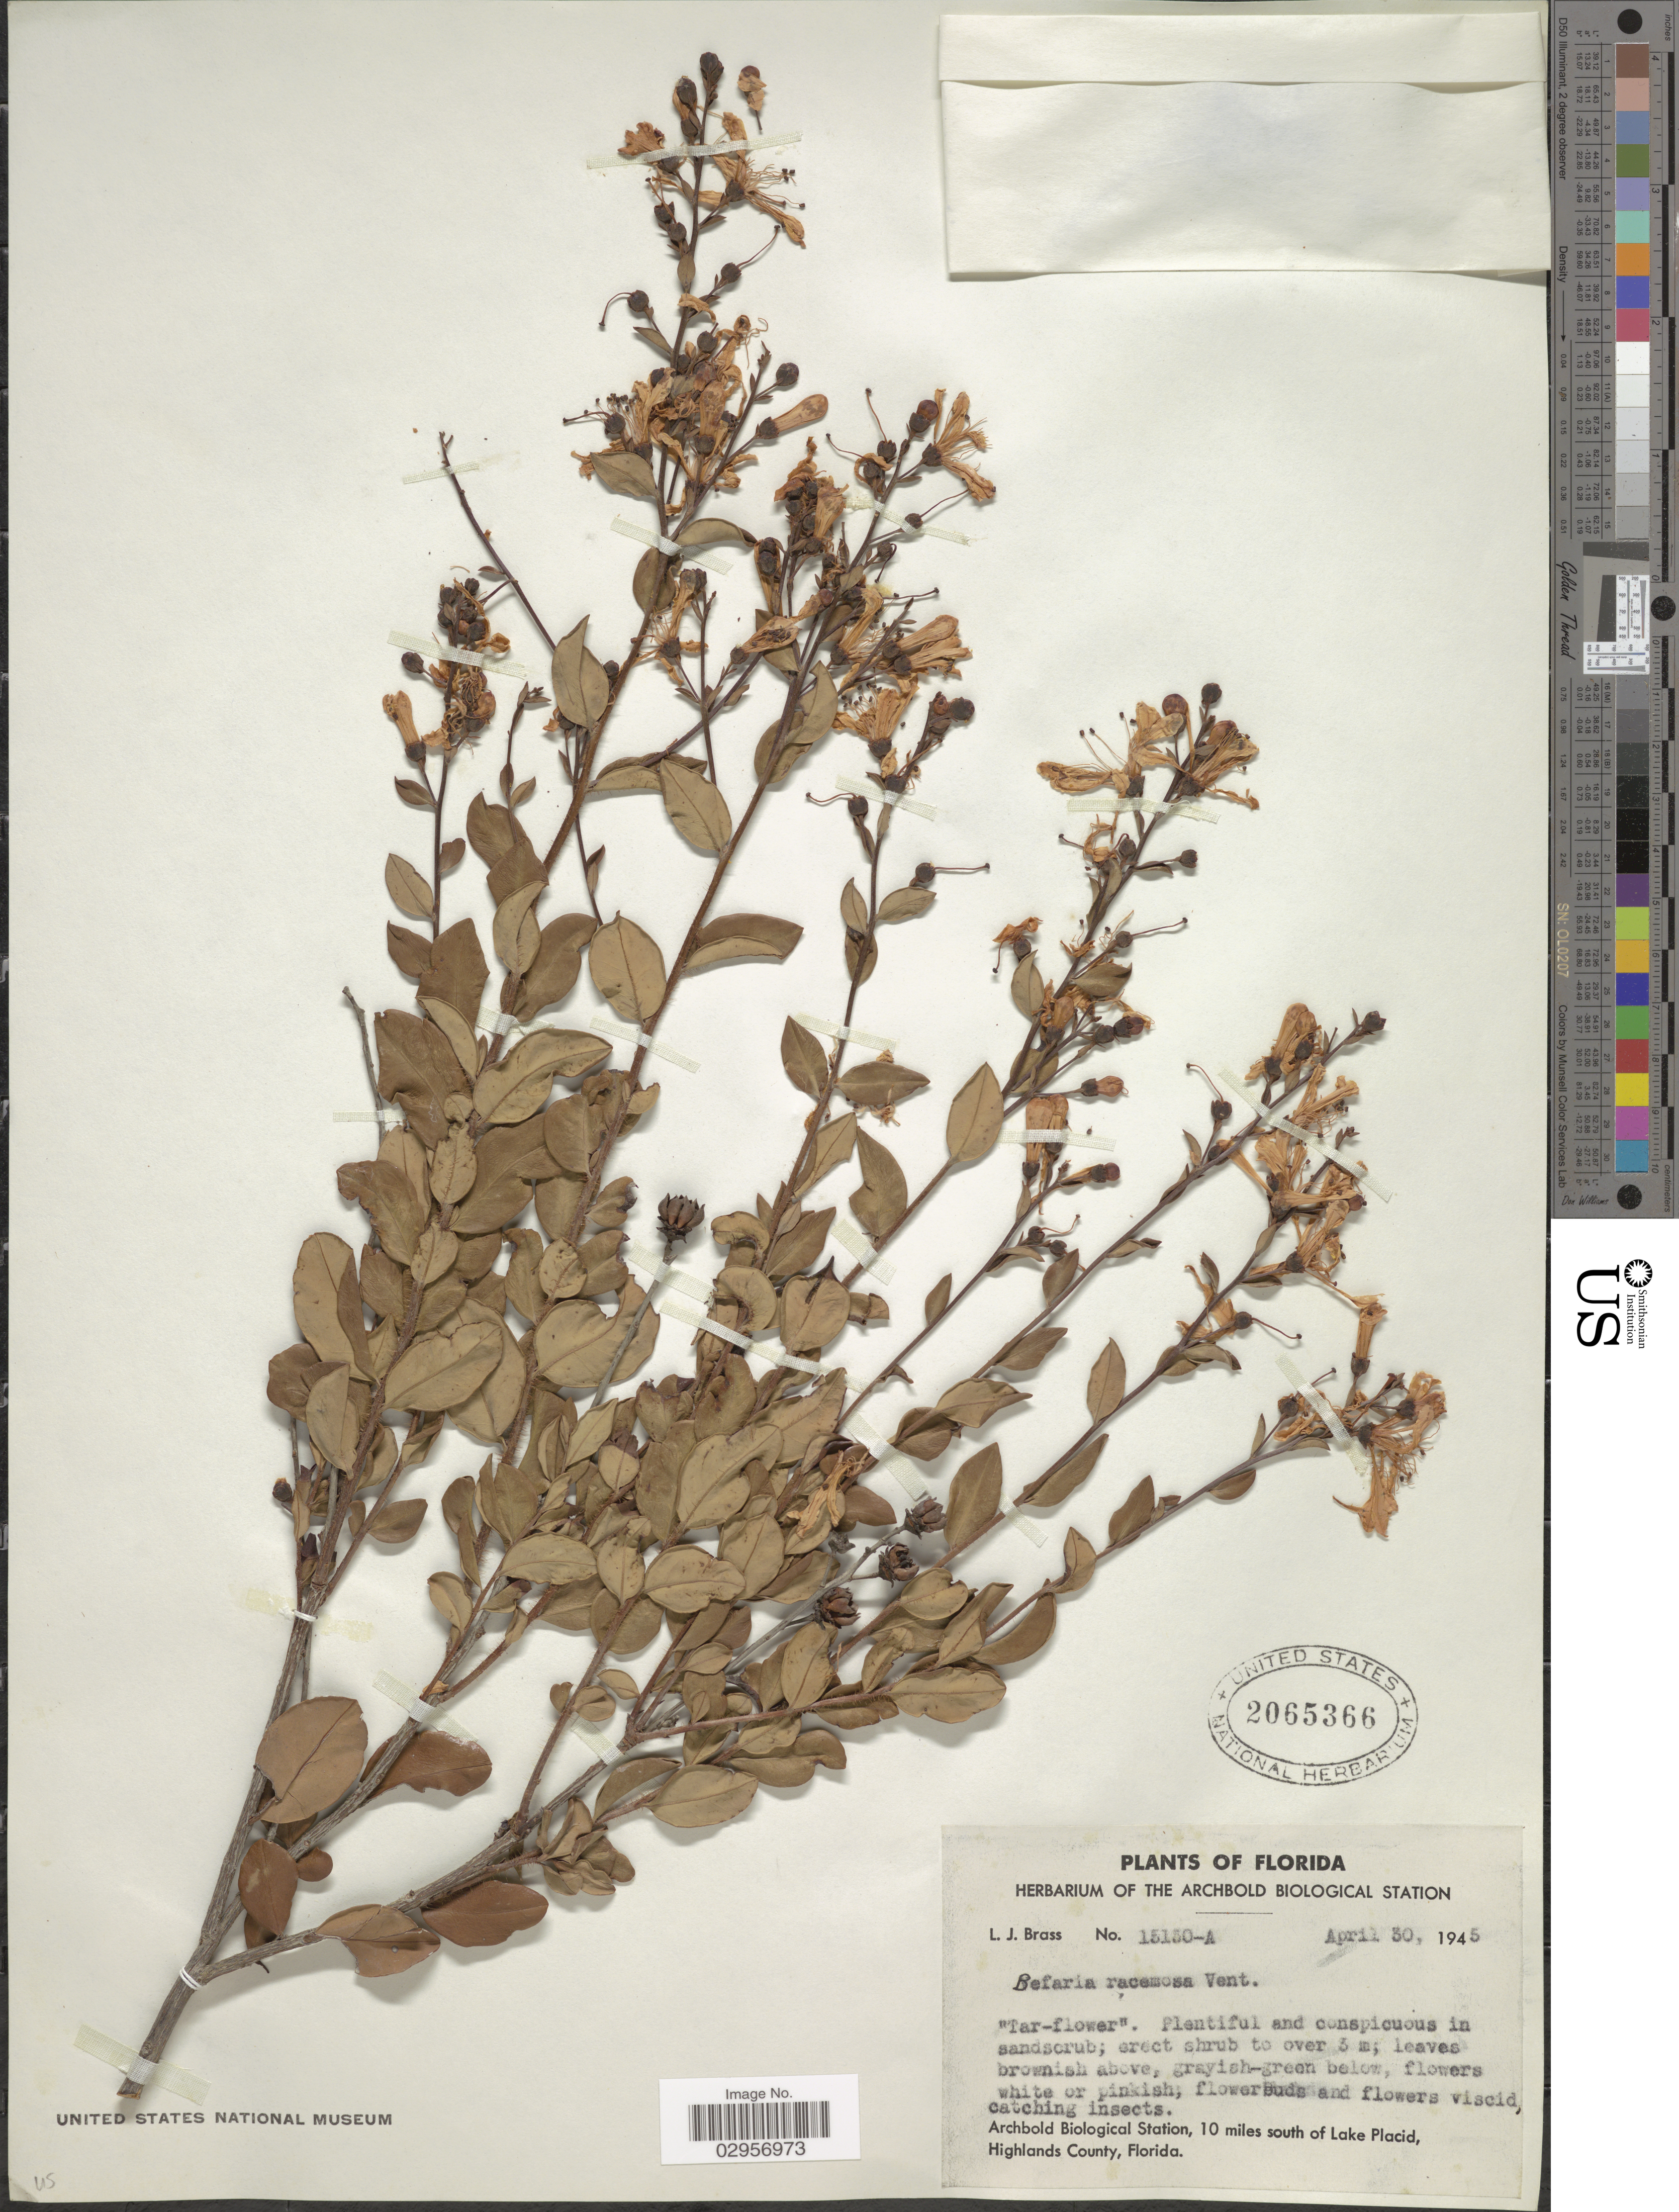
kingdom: Plantae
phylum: Tracheophyta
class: Magnoliopsida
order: Ericales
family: Ericaceae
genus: Bejaria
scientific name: Bejaria racemosa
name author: Vent.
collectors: L. J. Brass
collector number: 15150-A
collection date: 1945-04-30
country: United States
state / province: Florida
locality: Archbold Biological Station, 10 miles south of Lake Placid, Highlands County, Florida.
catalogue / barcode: US 2065366